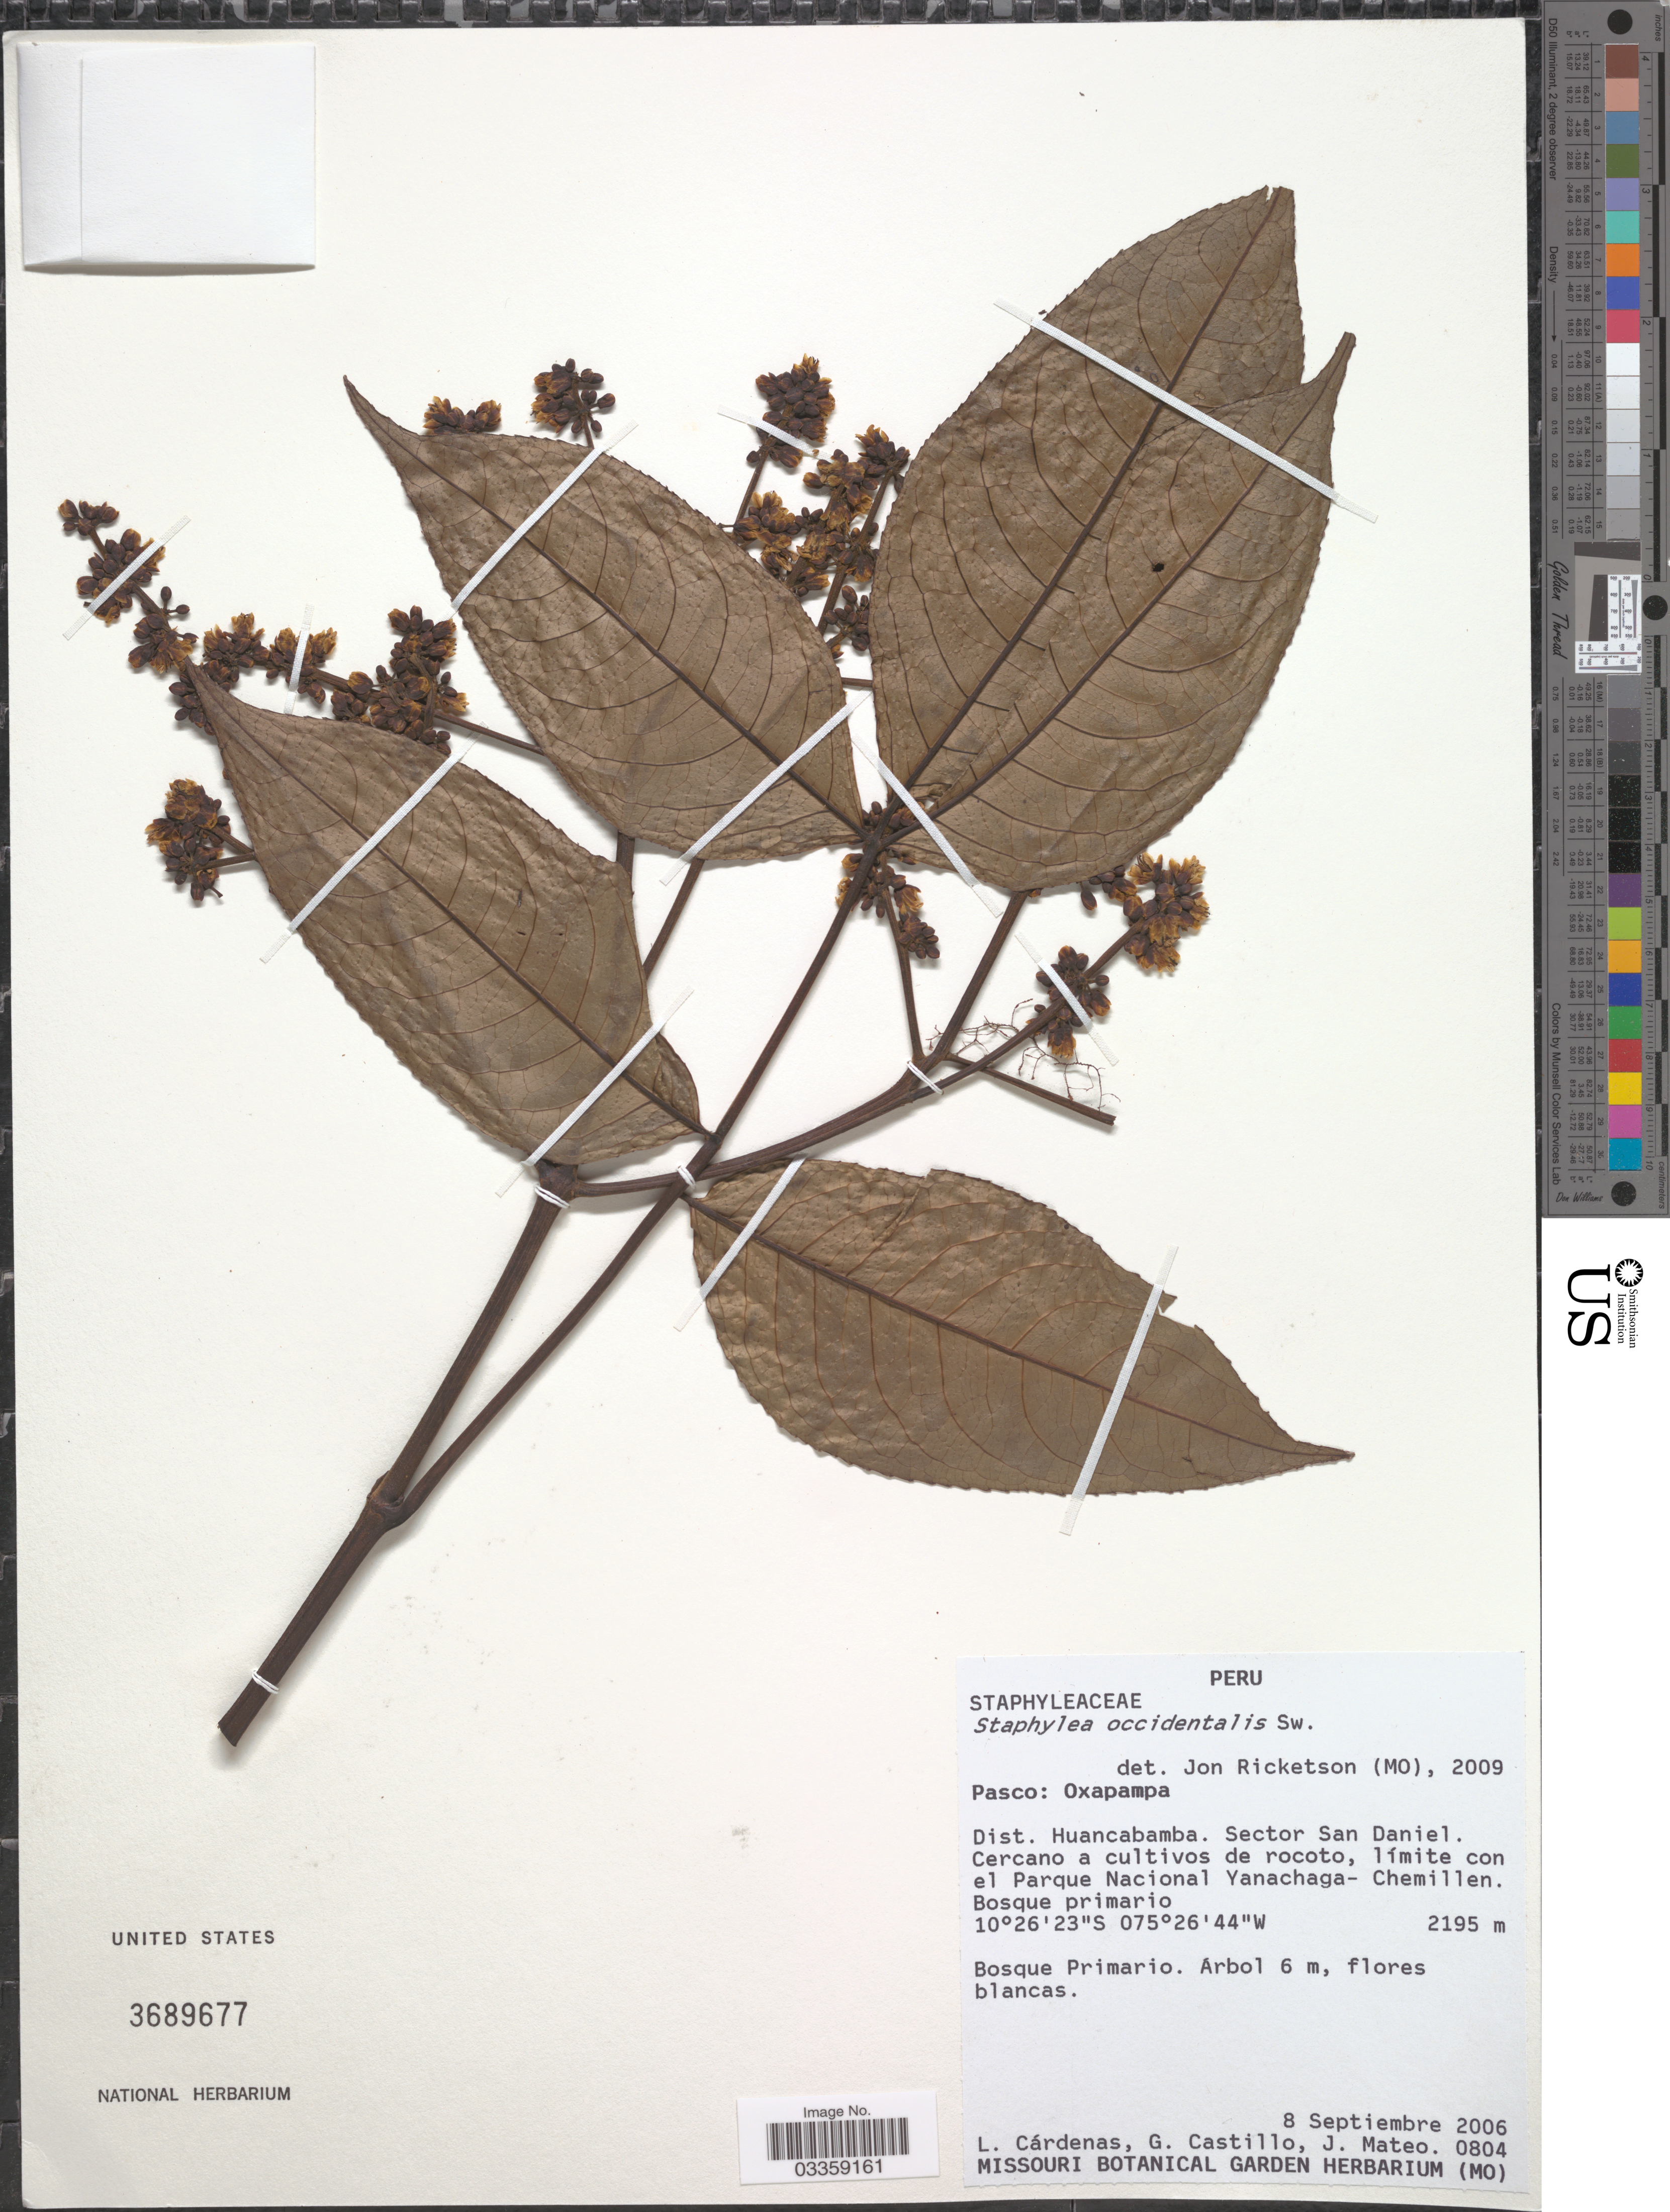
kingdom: Plantae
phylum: Tracheophyta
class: Magnoliopsida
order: Crossosomatales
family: Staphyleaceae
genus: Turpinia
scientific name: Turpinia occidentalis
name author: (Sw.) G. Don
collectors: L. Cárdenas, G. Castillo & J. Mateo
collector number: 0804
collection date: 2006-09-08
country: Peru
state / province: Pasco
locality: Oxapampa. Dist. Huancabamba. Sector San Daniel. Cercano a cultivos de rocoto, límite con el Parque Nacional Yanachaga - Chemillen.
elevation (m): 2195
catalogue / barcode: US 3689677